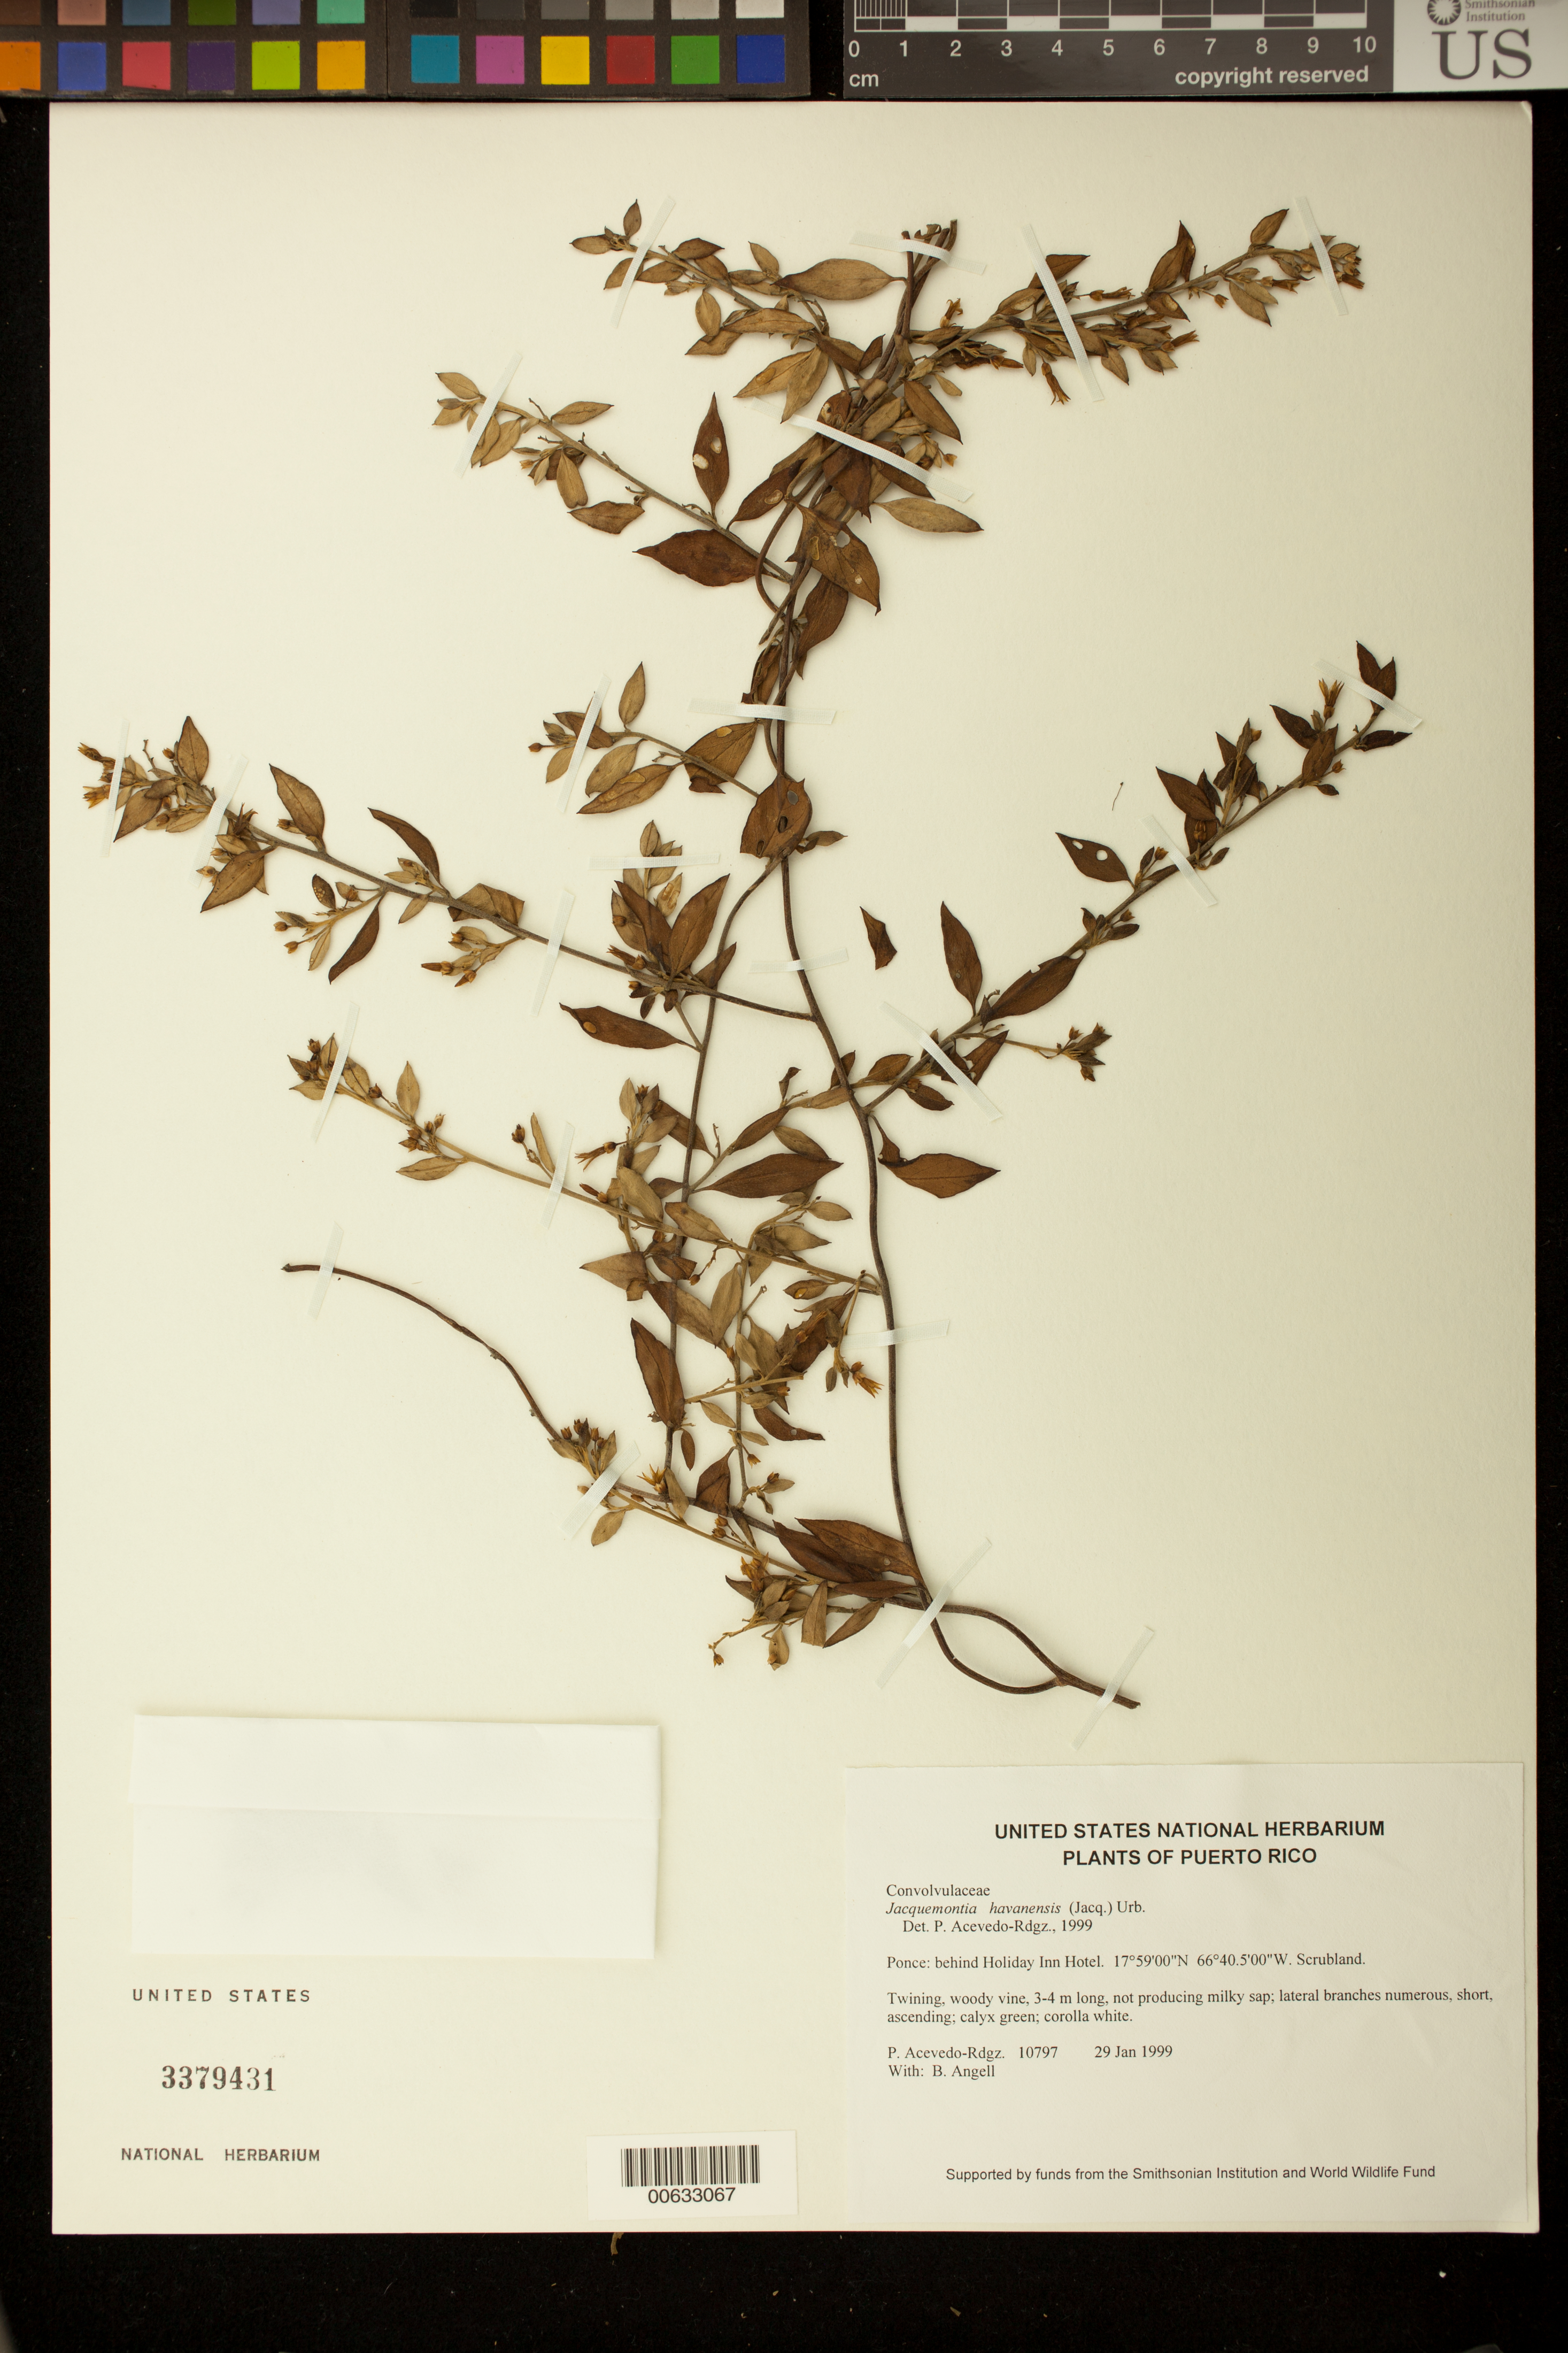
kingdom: Plantae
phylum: Tracheophyta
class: Magnoliopsida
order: Solanales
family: Convolvulaceae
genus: Jacquemontia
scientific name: Jacquemontia havanensis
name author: (Jacq.) Urb.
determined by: Acevedo-Rodríguez, P., (BOT), Smithsonian Institution - National Museum of Natural History (UNITED STATES)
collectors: P. Acevedo-Rodr. & Bobbi Angell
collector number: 10797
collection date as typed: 29 Jan 1999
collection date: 1999-01-29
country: Puerto Rico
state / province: Ponce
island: Puerto Rico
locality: Ponce: behind Holiday Inn Hotel.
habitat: Scrubland.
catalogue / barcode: US 3379431